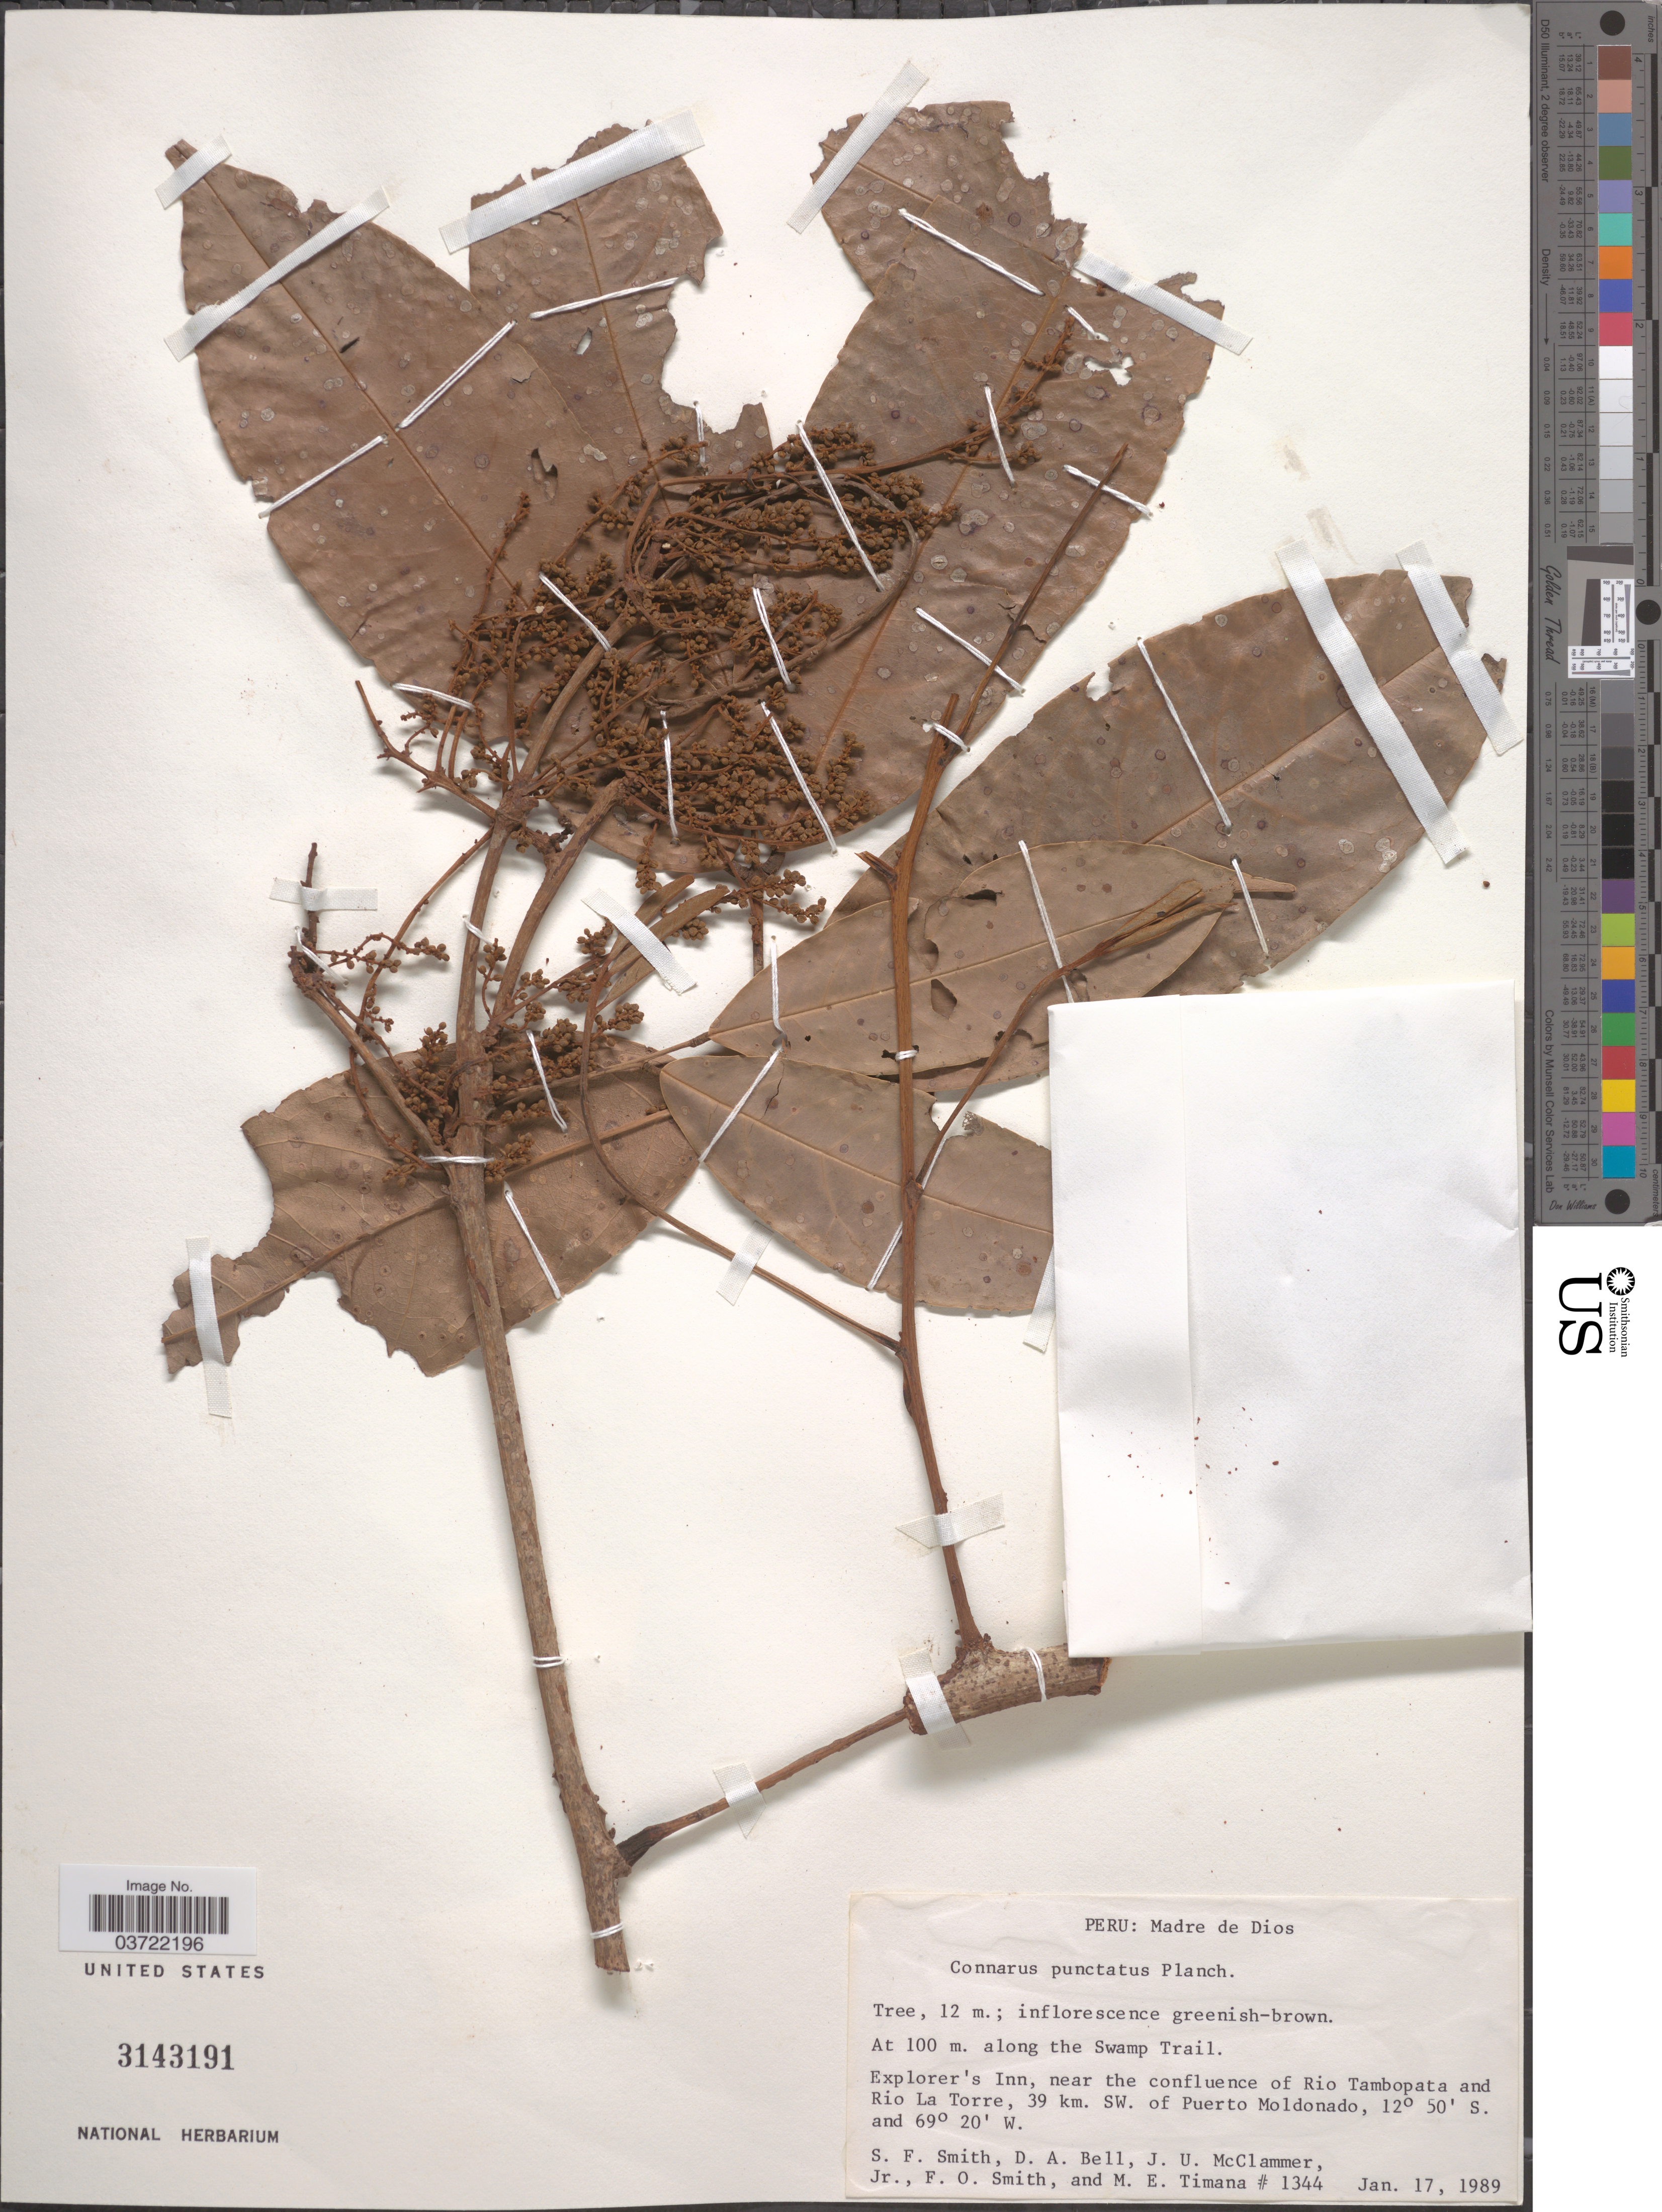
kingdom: Plantae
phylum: Tracheophyta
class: Magnoliopsida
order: Oxalidales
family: Connaraceae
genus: Connarus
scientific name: Connarus punctatus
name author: Planch.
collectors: S.F. Smith, D. A. Bell, J. McClammer Jr. & F. Smith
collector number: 1344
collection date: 1989-01-17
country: Peru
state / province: Madre de Dios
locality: Along the Swamp Trail. Explorer's Inn, near the confluence of Rio Tambopata and Rio La Torre, 39 km. SW. of Puerto Moldonado.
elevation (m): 100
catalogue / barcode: US 3143191